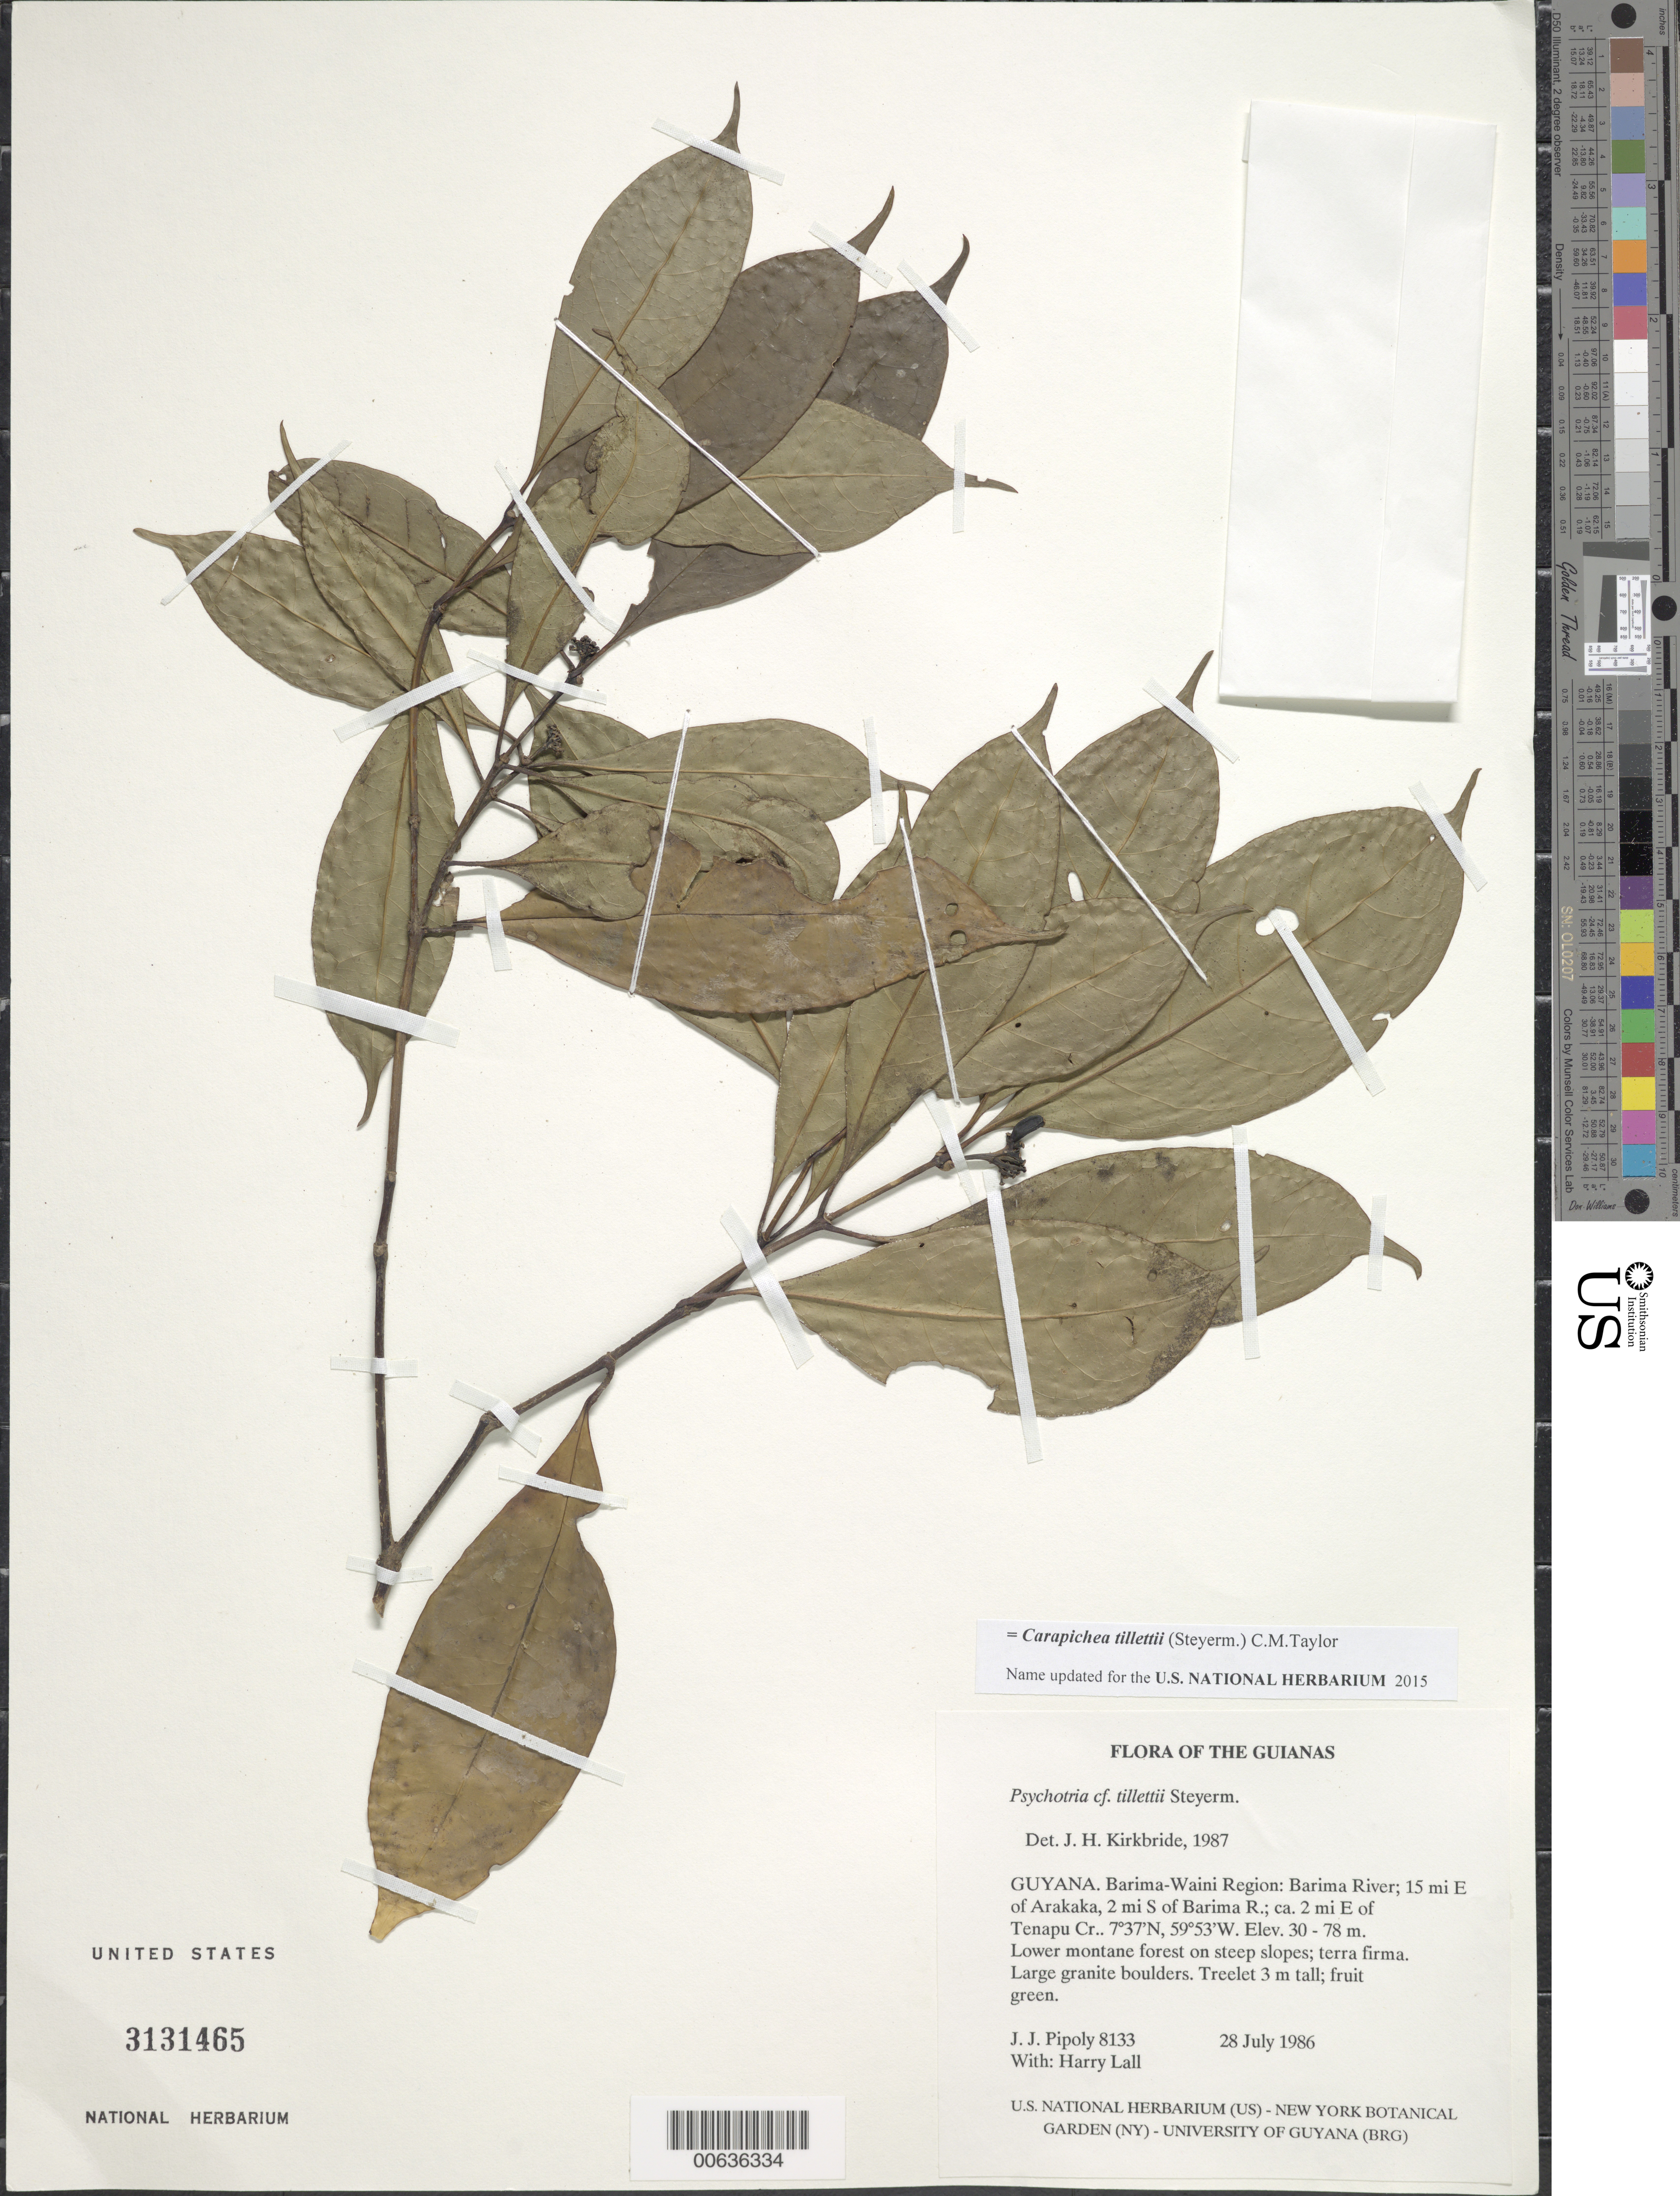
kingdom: Plantae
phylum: Tracheophyta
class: Magnoliopsida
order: Gentianales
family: Rubiaceae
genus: Psychotria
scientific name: Psychotria tillettii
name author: Steyerm.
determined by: Kirkbride, J. H.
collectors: J. J. Pipoly & H. Lall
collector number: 8133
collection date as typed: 28 July 1986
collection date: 1986-07-28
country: Guyana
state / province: Barima-Waini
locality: Barima River; 15 mi E of Arakaka, 2 mi S of Barima R.; ca. 2 mi E of Tenapu Cr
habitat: Lower montane forest on steep slopes; terra firma. Large granite boulders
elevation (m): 30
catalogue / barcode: US 3131465